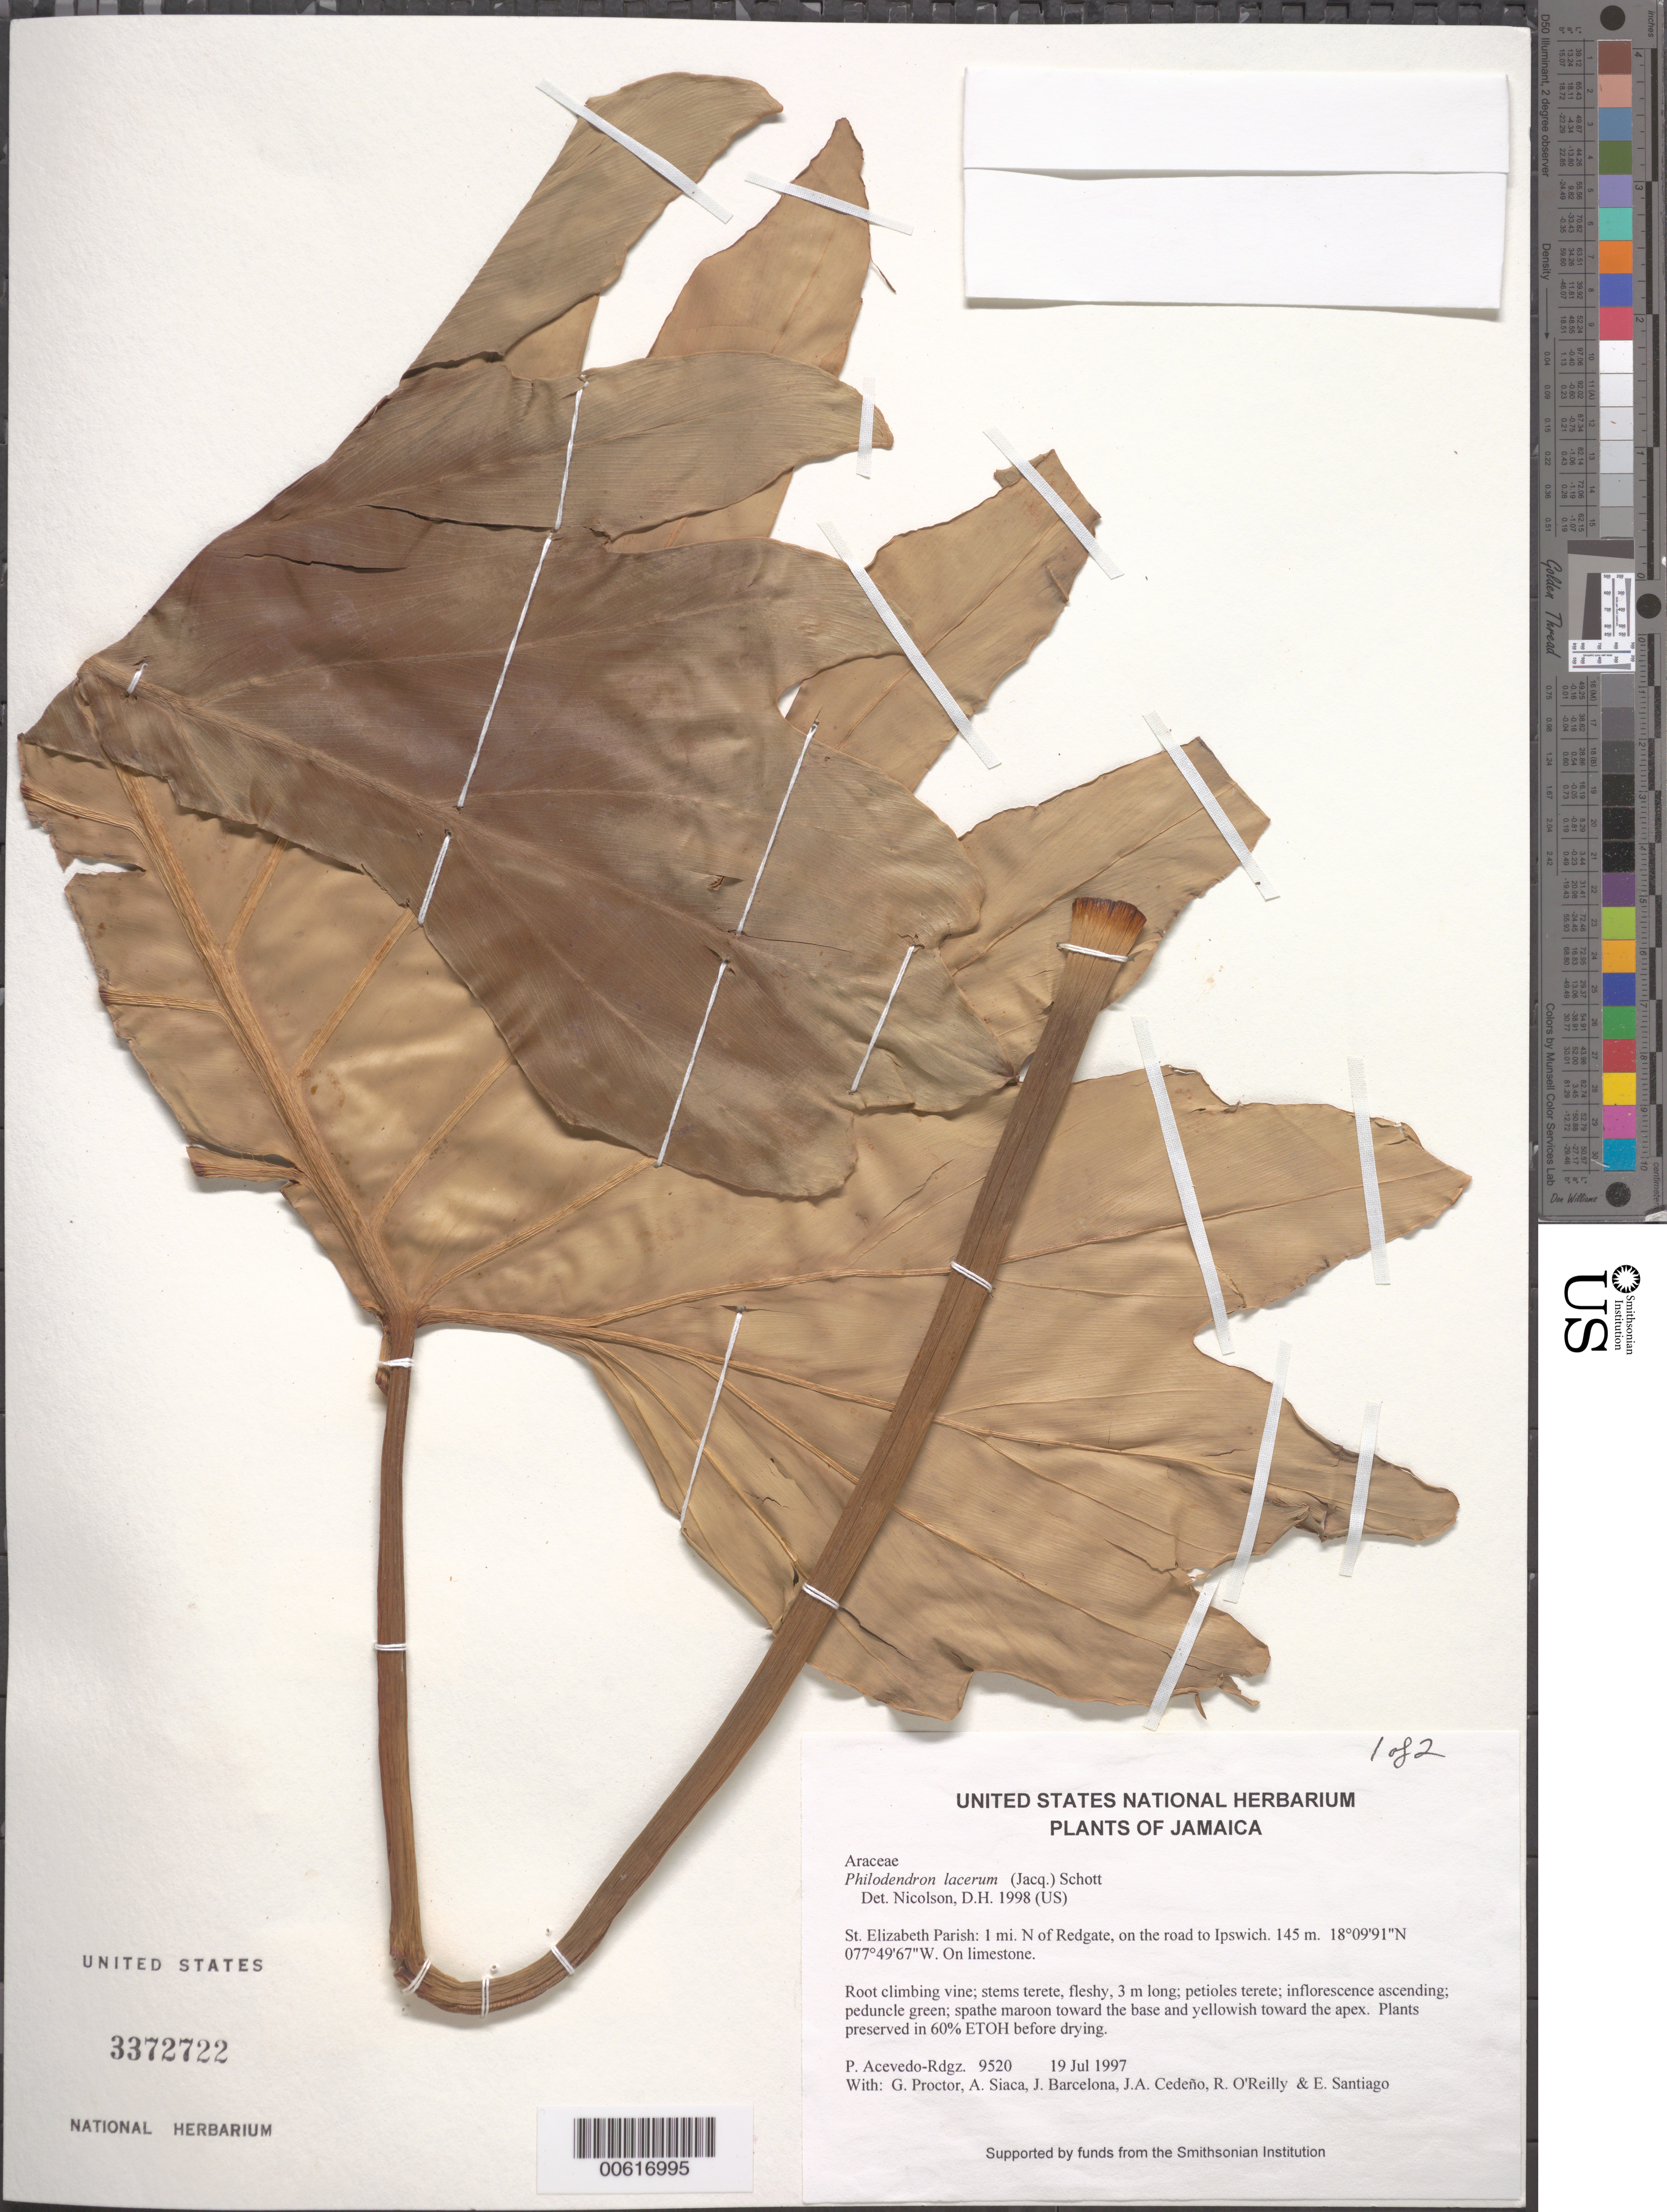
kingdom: Plantae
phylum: Tracheophyta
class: Liliopsida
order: Alismatales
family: Araceae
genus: Philodendron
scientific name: Philodendron lacerum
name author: (Jacq.) Schott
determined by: Nicolson, Dan H.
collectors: P. Acevedo-Rodr., G. R. Proctor, A. Siaca, J. Barcelona, J. A. Cedeño M. & R. O'Reilly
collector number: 9520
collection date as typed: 19 Jul 1997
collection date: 1997-07-19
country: Jamaica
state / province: Saint Elizabeth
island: Jamaica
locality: St. Elizabeth Parish: 1 mi. N of Redgate, on the road to Ipswich.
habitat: On limestone.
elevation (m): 145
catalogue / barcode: US 3372722